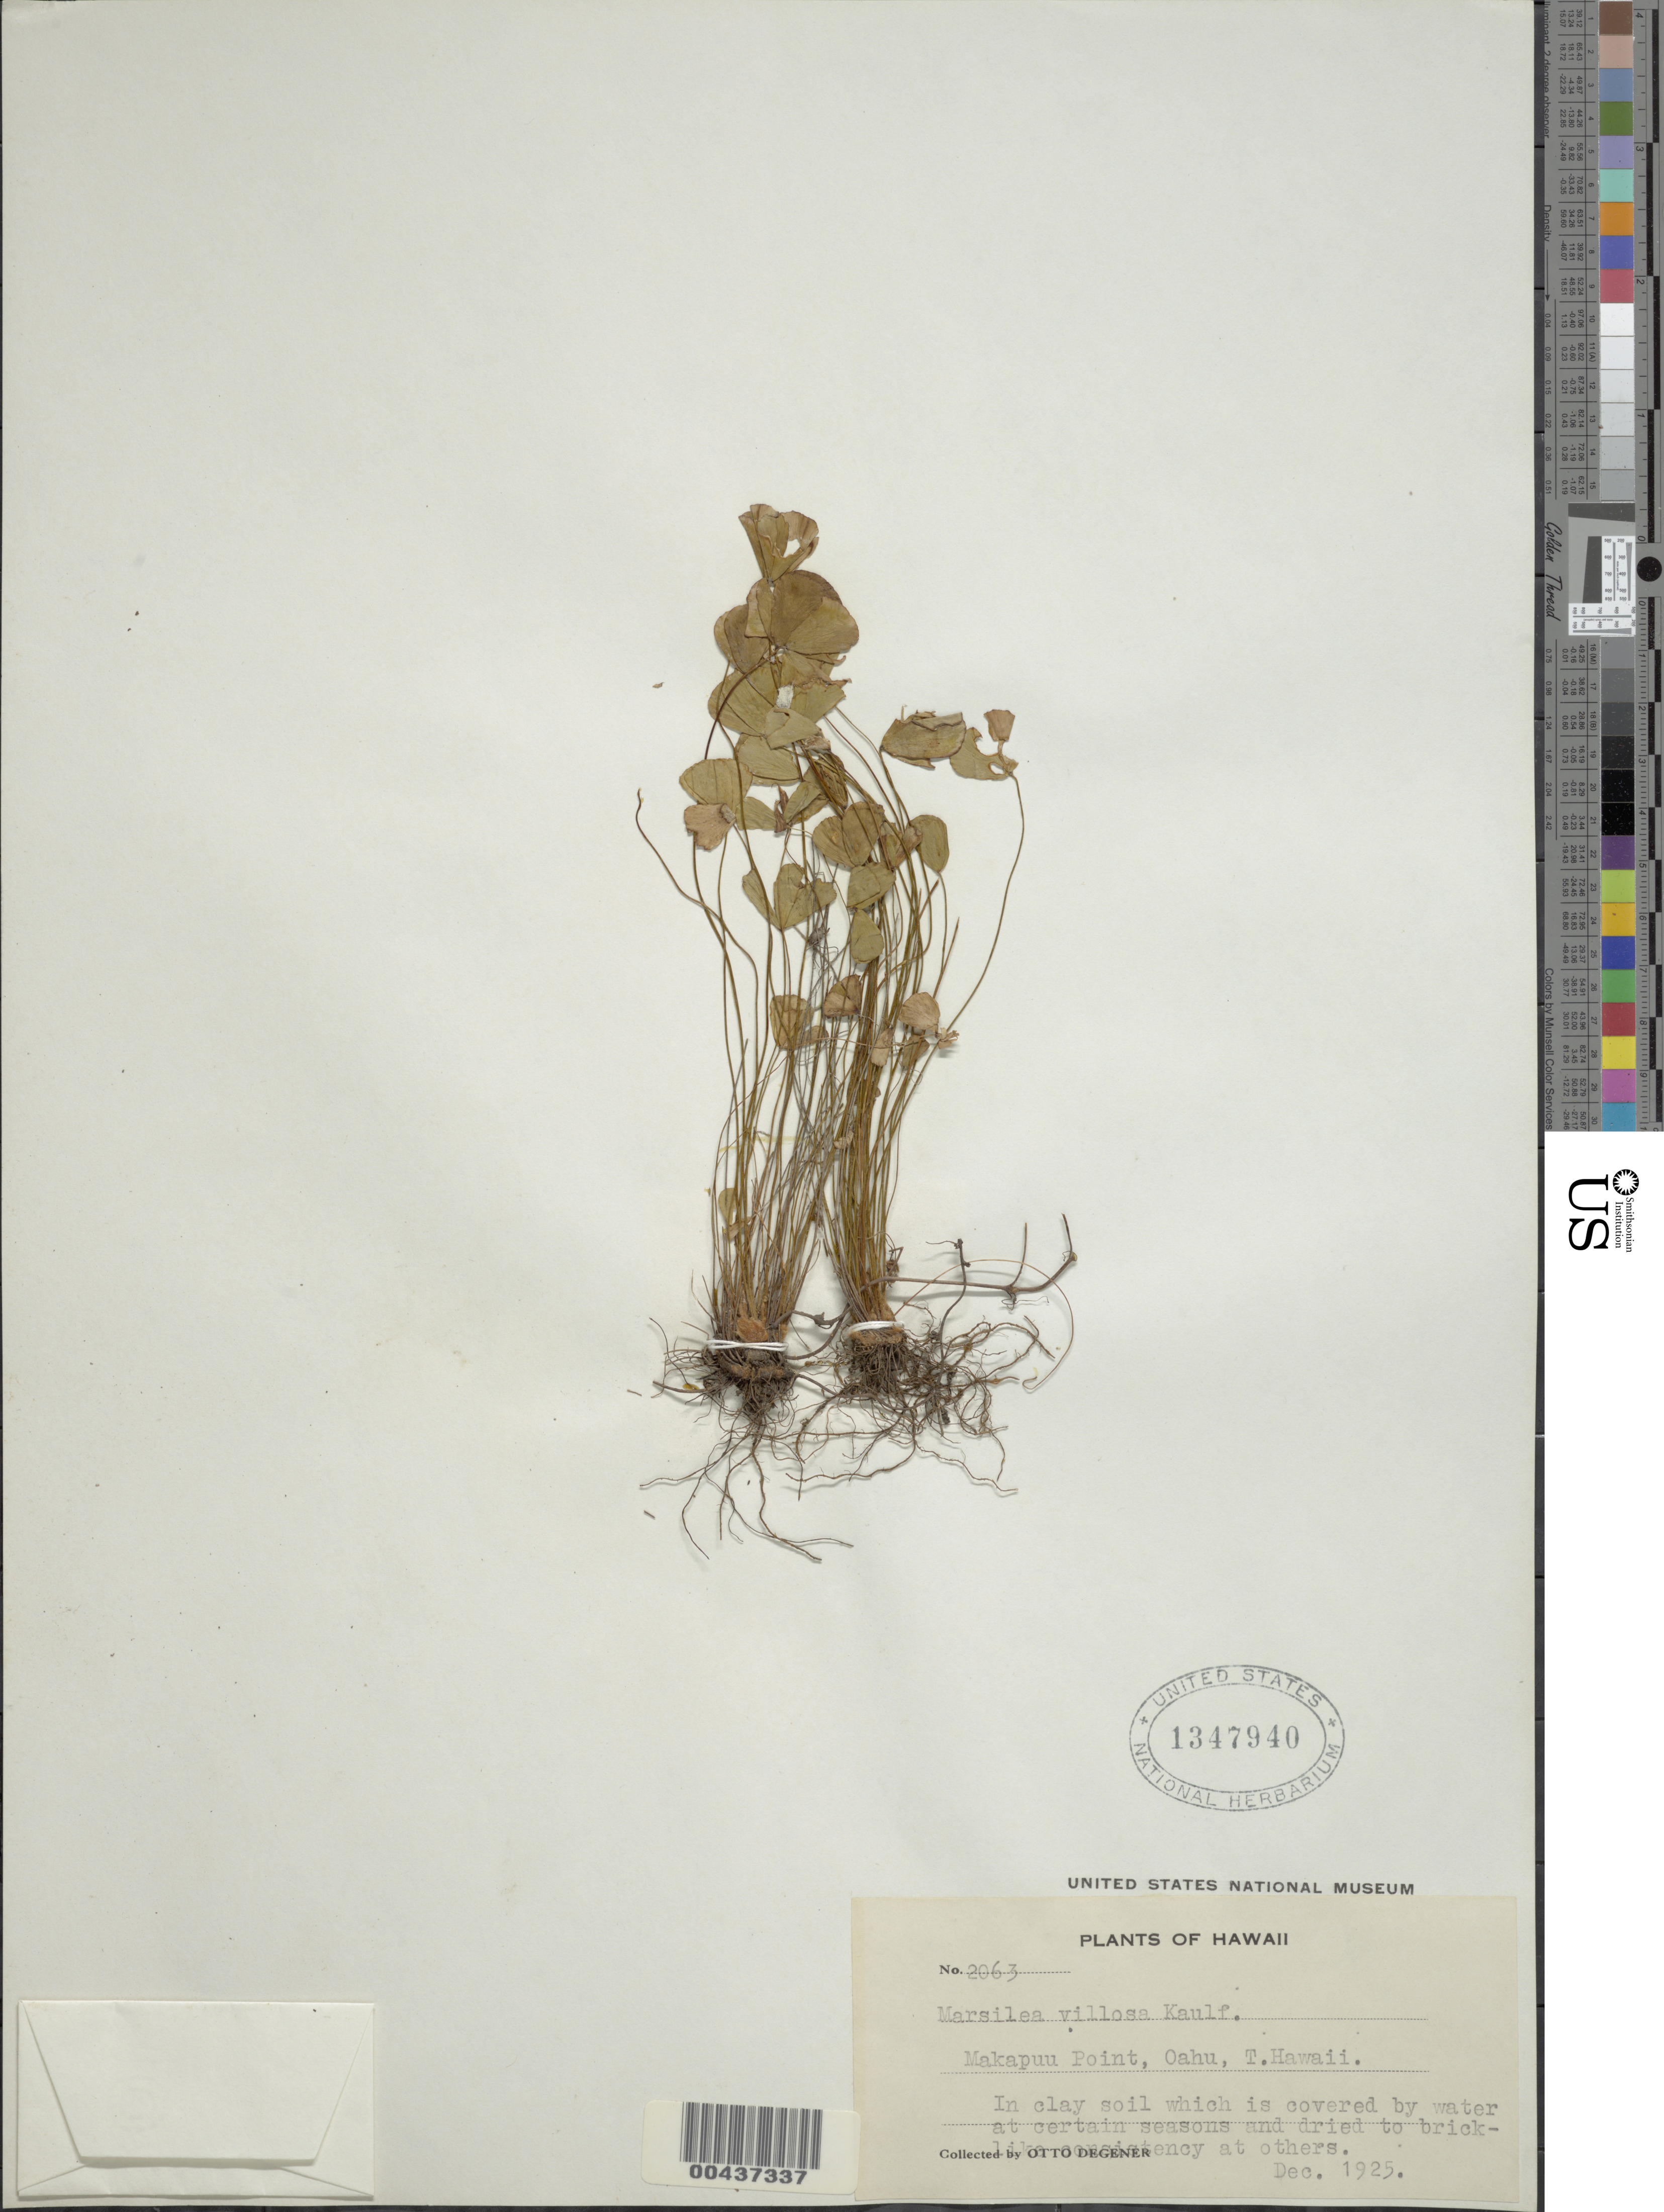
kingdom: Plantae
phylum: Tracheophyta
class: Polypodiopsida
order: Salviniales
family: Marsileaceae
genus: Marsilea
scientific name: Marsilea villosa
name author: Kaulf.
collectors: O. Degener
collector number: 2063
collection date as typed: Dec 1925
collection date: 1925-12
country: United States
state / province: Hawaii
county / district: Honolulu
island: Oahu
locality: Makapuu Point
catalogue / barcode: US 1347940